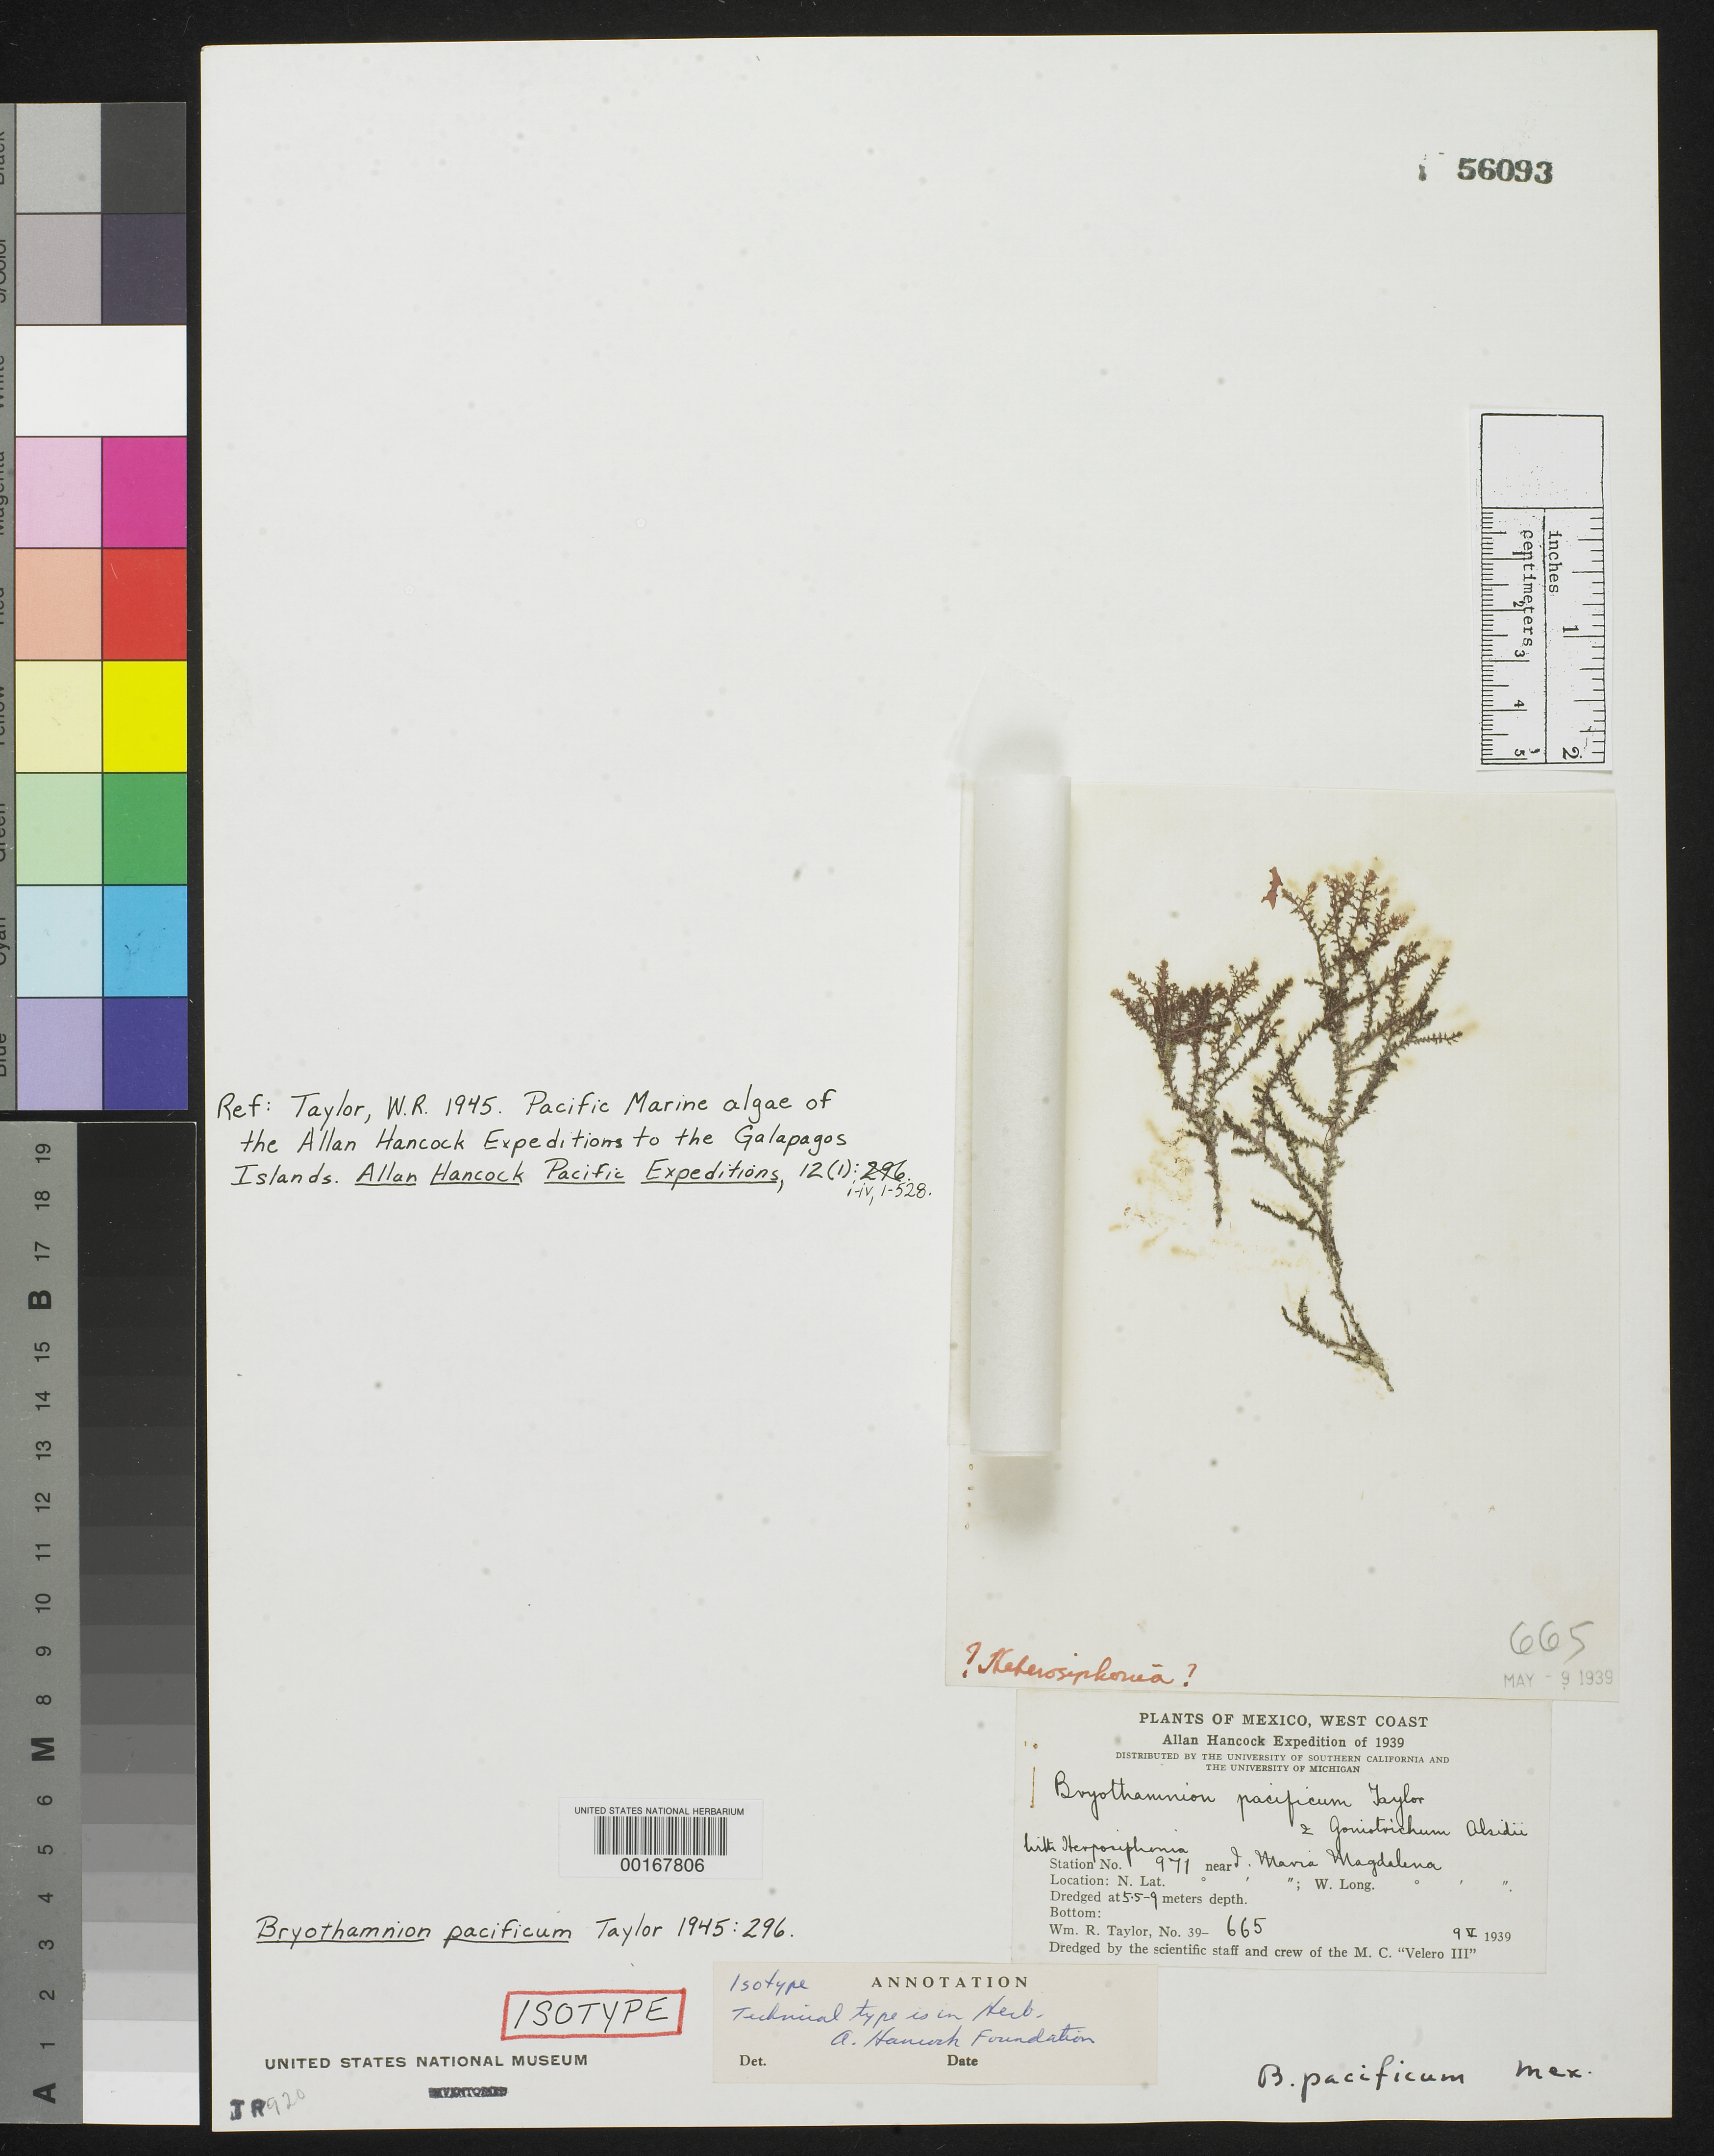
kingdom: Plantae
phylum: Rhodophyta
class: Florideophyceae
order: Ceramiales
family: Rhodomelaceae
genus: Bryothamnion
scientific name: Bryothamnion pacificum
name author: W.R. Taylor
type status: Isotype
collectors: W. R. Taylor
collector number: WRT 39-665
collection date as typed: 09 May 1939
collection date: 1939-05-09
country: Mexico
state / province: Nayarit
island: Isla Maria Magdalena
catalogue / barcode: US 56093